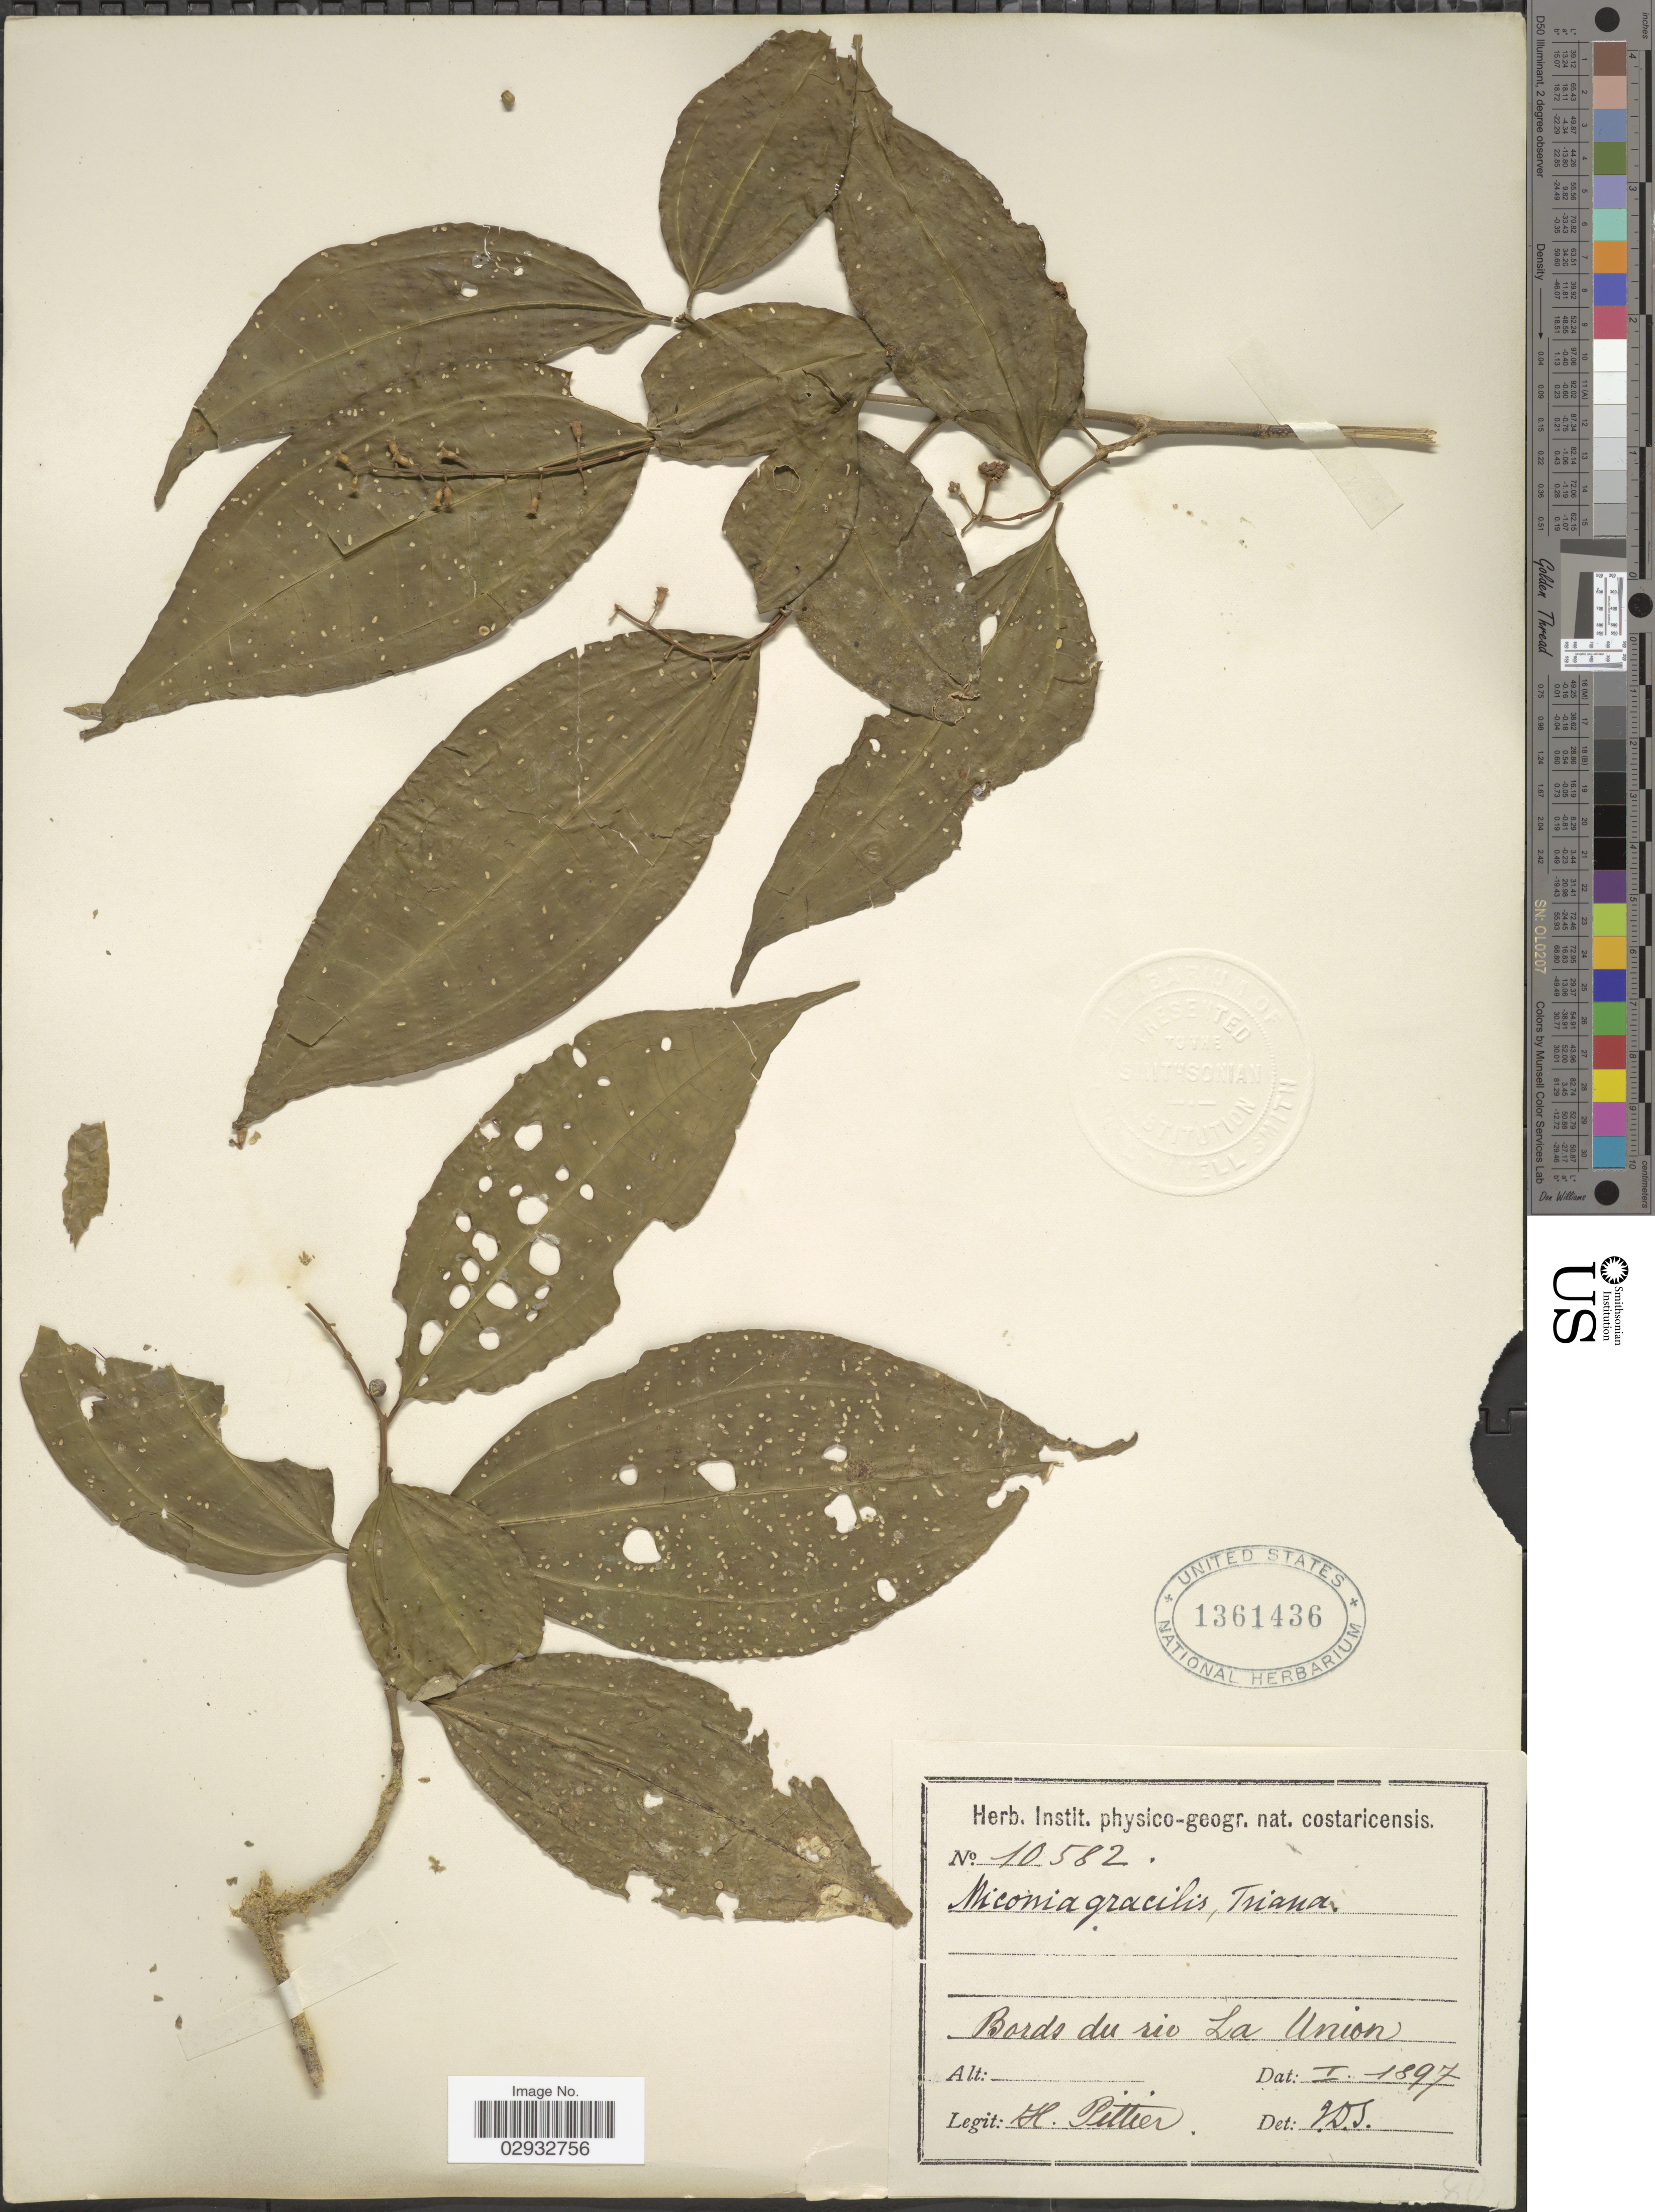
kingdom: Plantae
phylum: Tracheophyta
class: Magnoliopsida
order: Myrtales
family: Melastomataceae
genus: Miconia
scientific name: Miconia gracilis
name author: Triana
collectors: H. F. Pittier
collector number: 10582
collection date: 1897-01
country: Costa Rica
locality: Bords du rio La Union.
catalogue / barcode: US 1361436